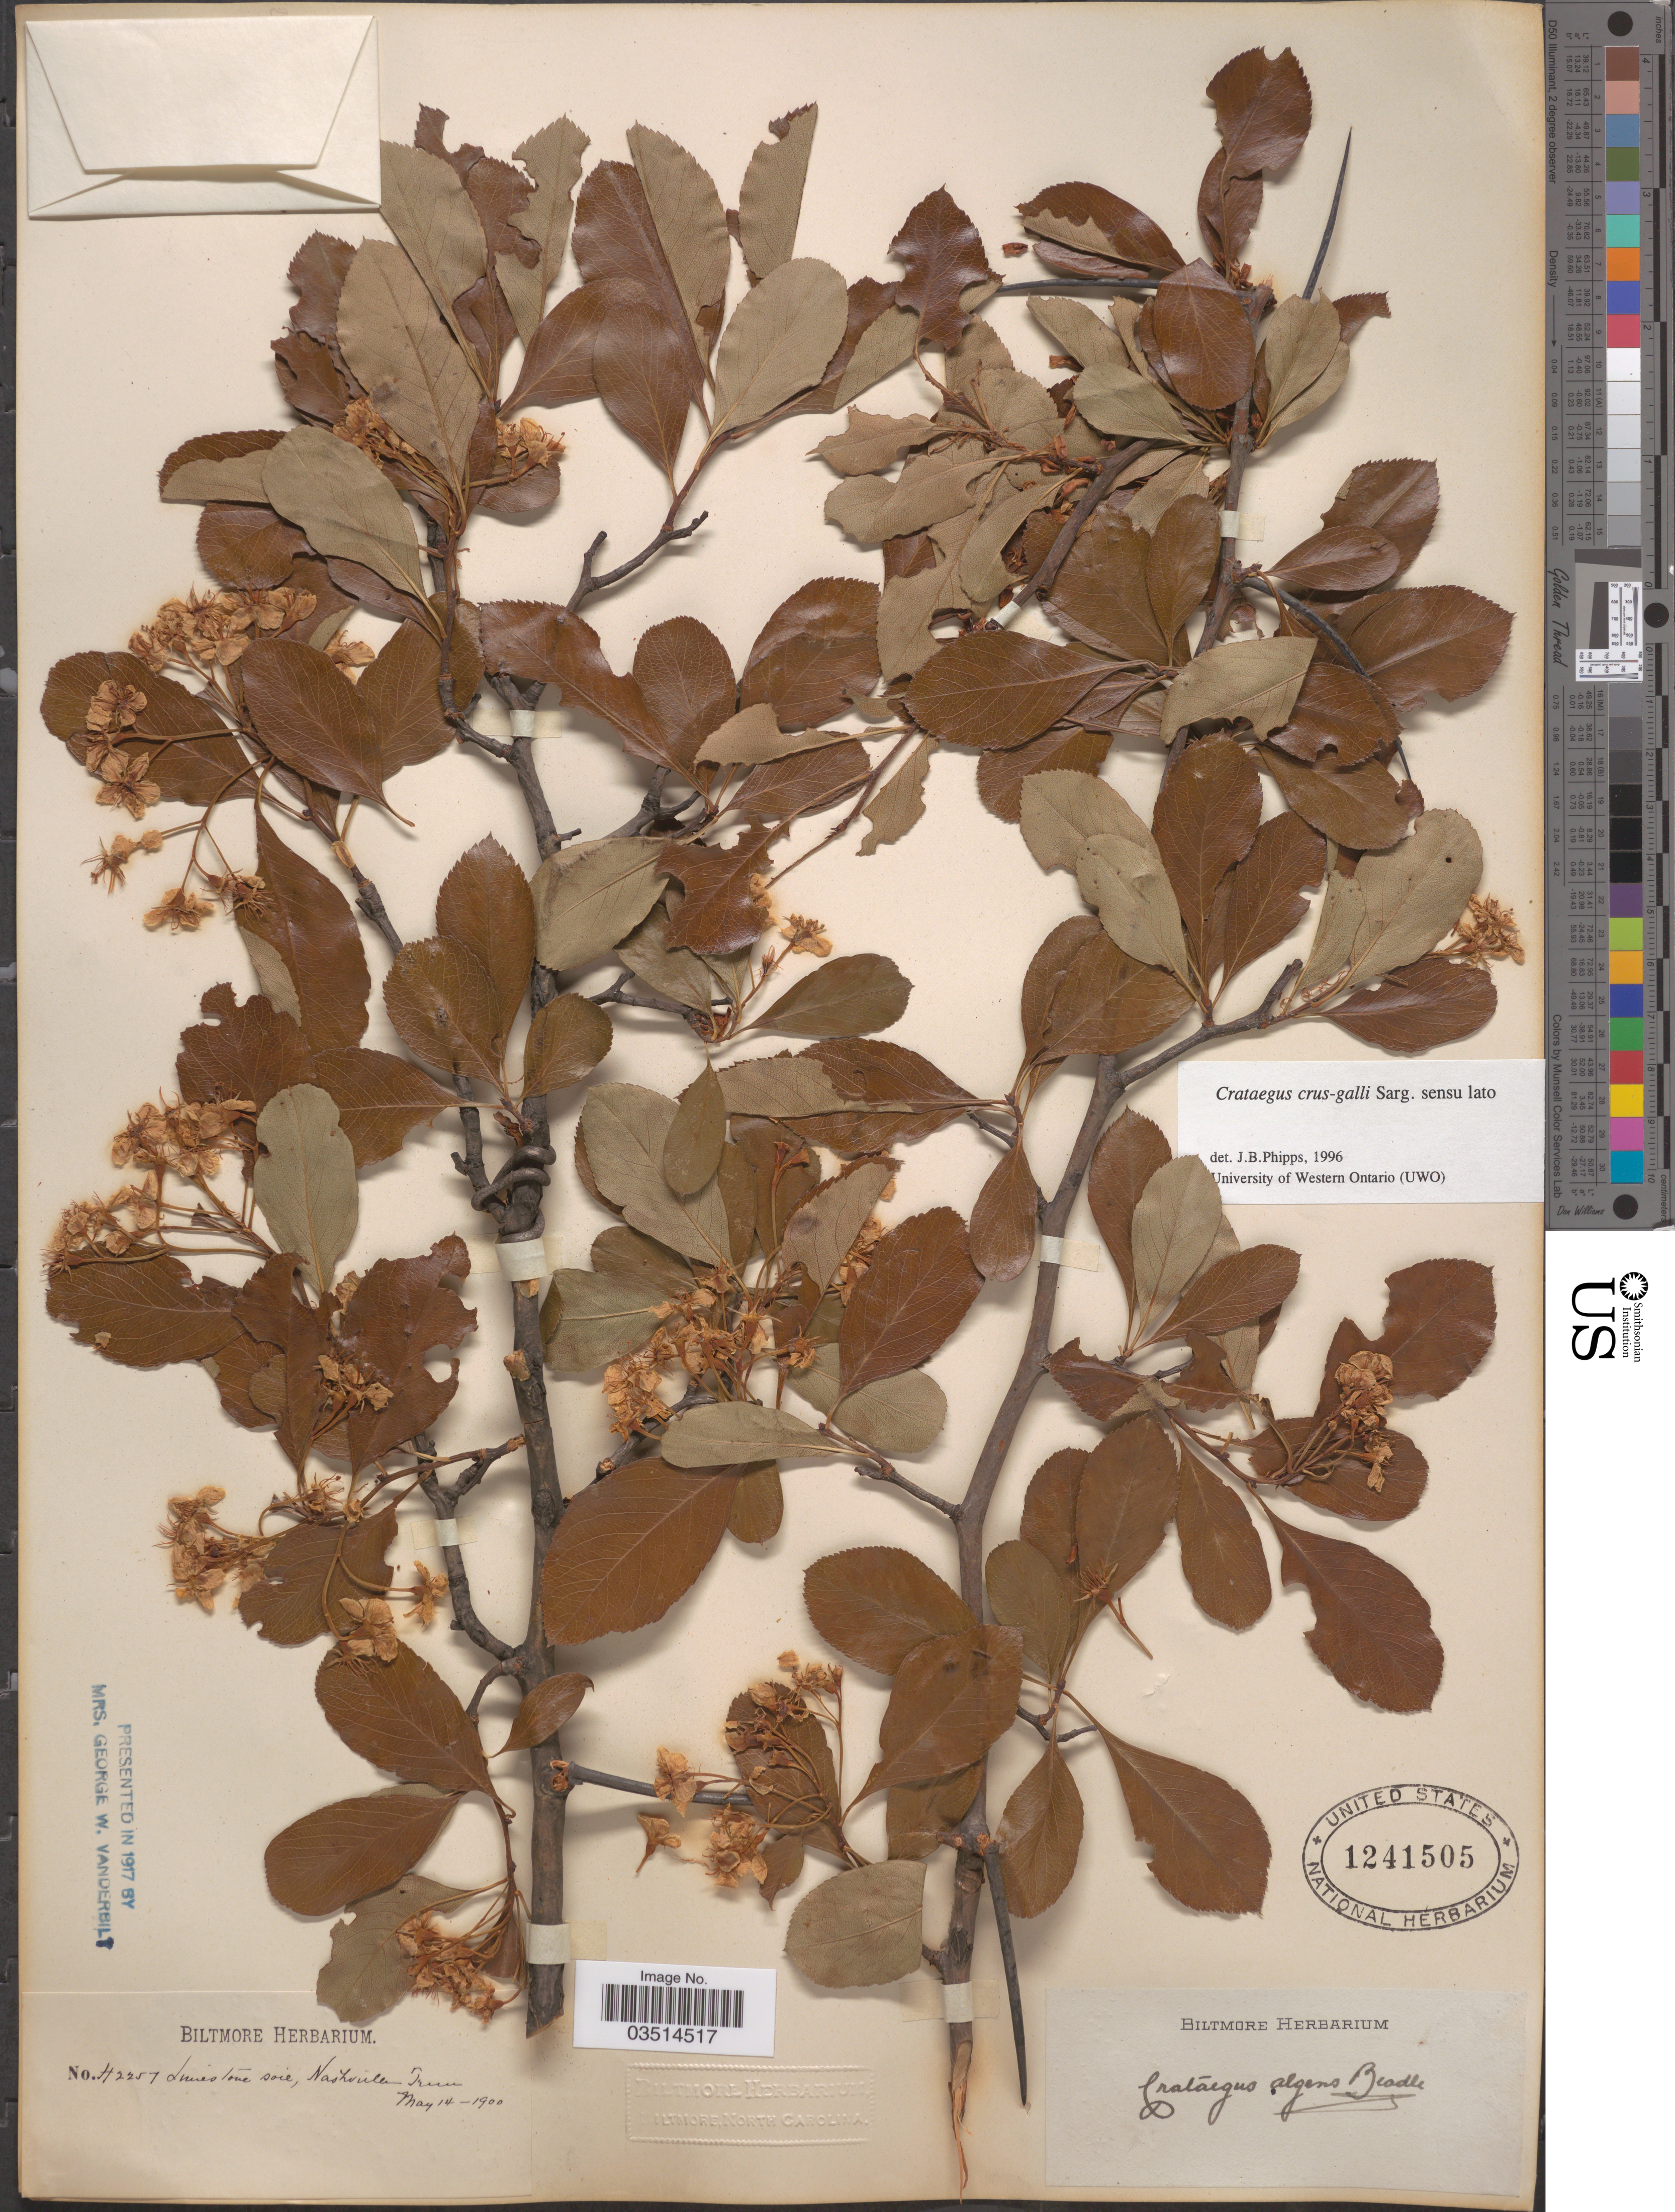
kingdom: Plantae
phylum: Tracheophyta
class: Magnoliopsida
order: Rosales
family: Rosaceae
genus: Crataegus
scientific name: Crataegus crus-galli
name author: L.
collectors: ex herb. Biltmore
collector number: H2257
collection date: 1900-05-14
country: United States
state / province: Tennessee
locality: Nashville.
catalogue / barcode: US 1241505